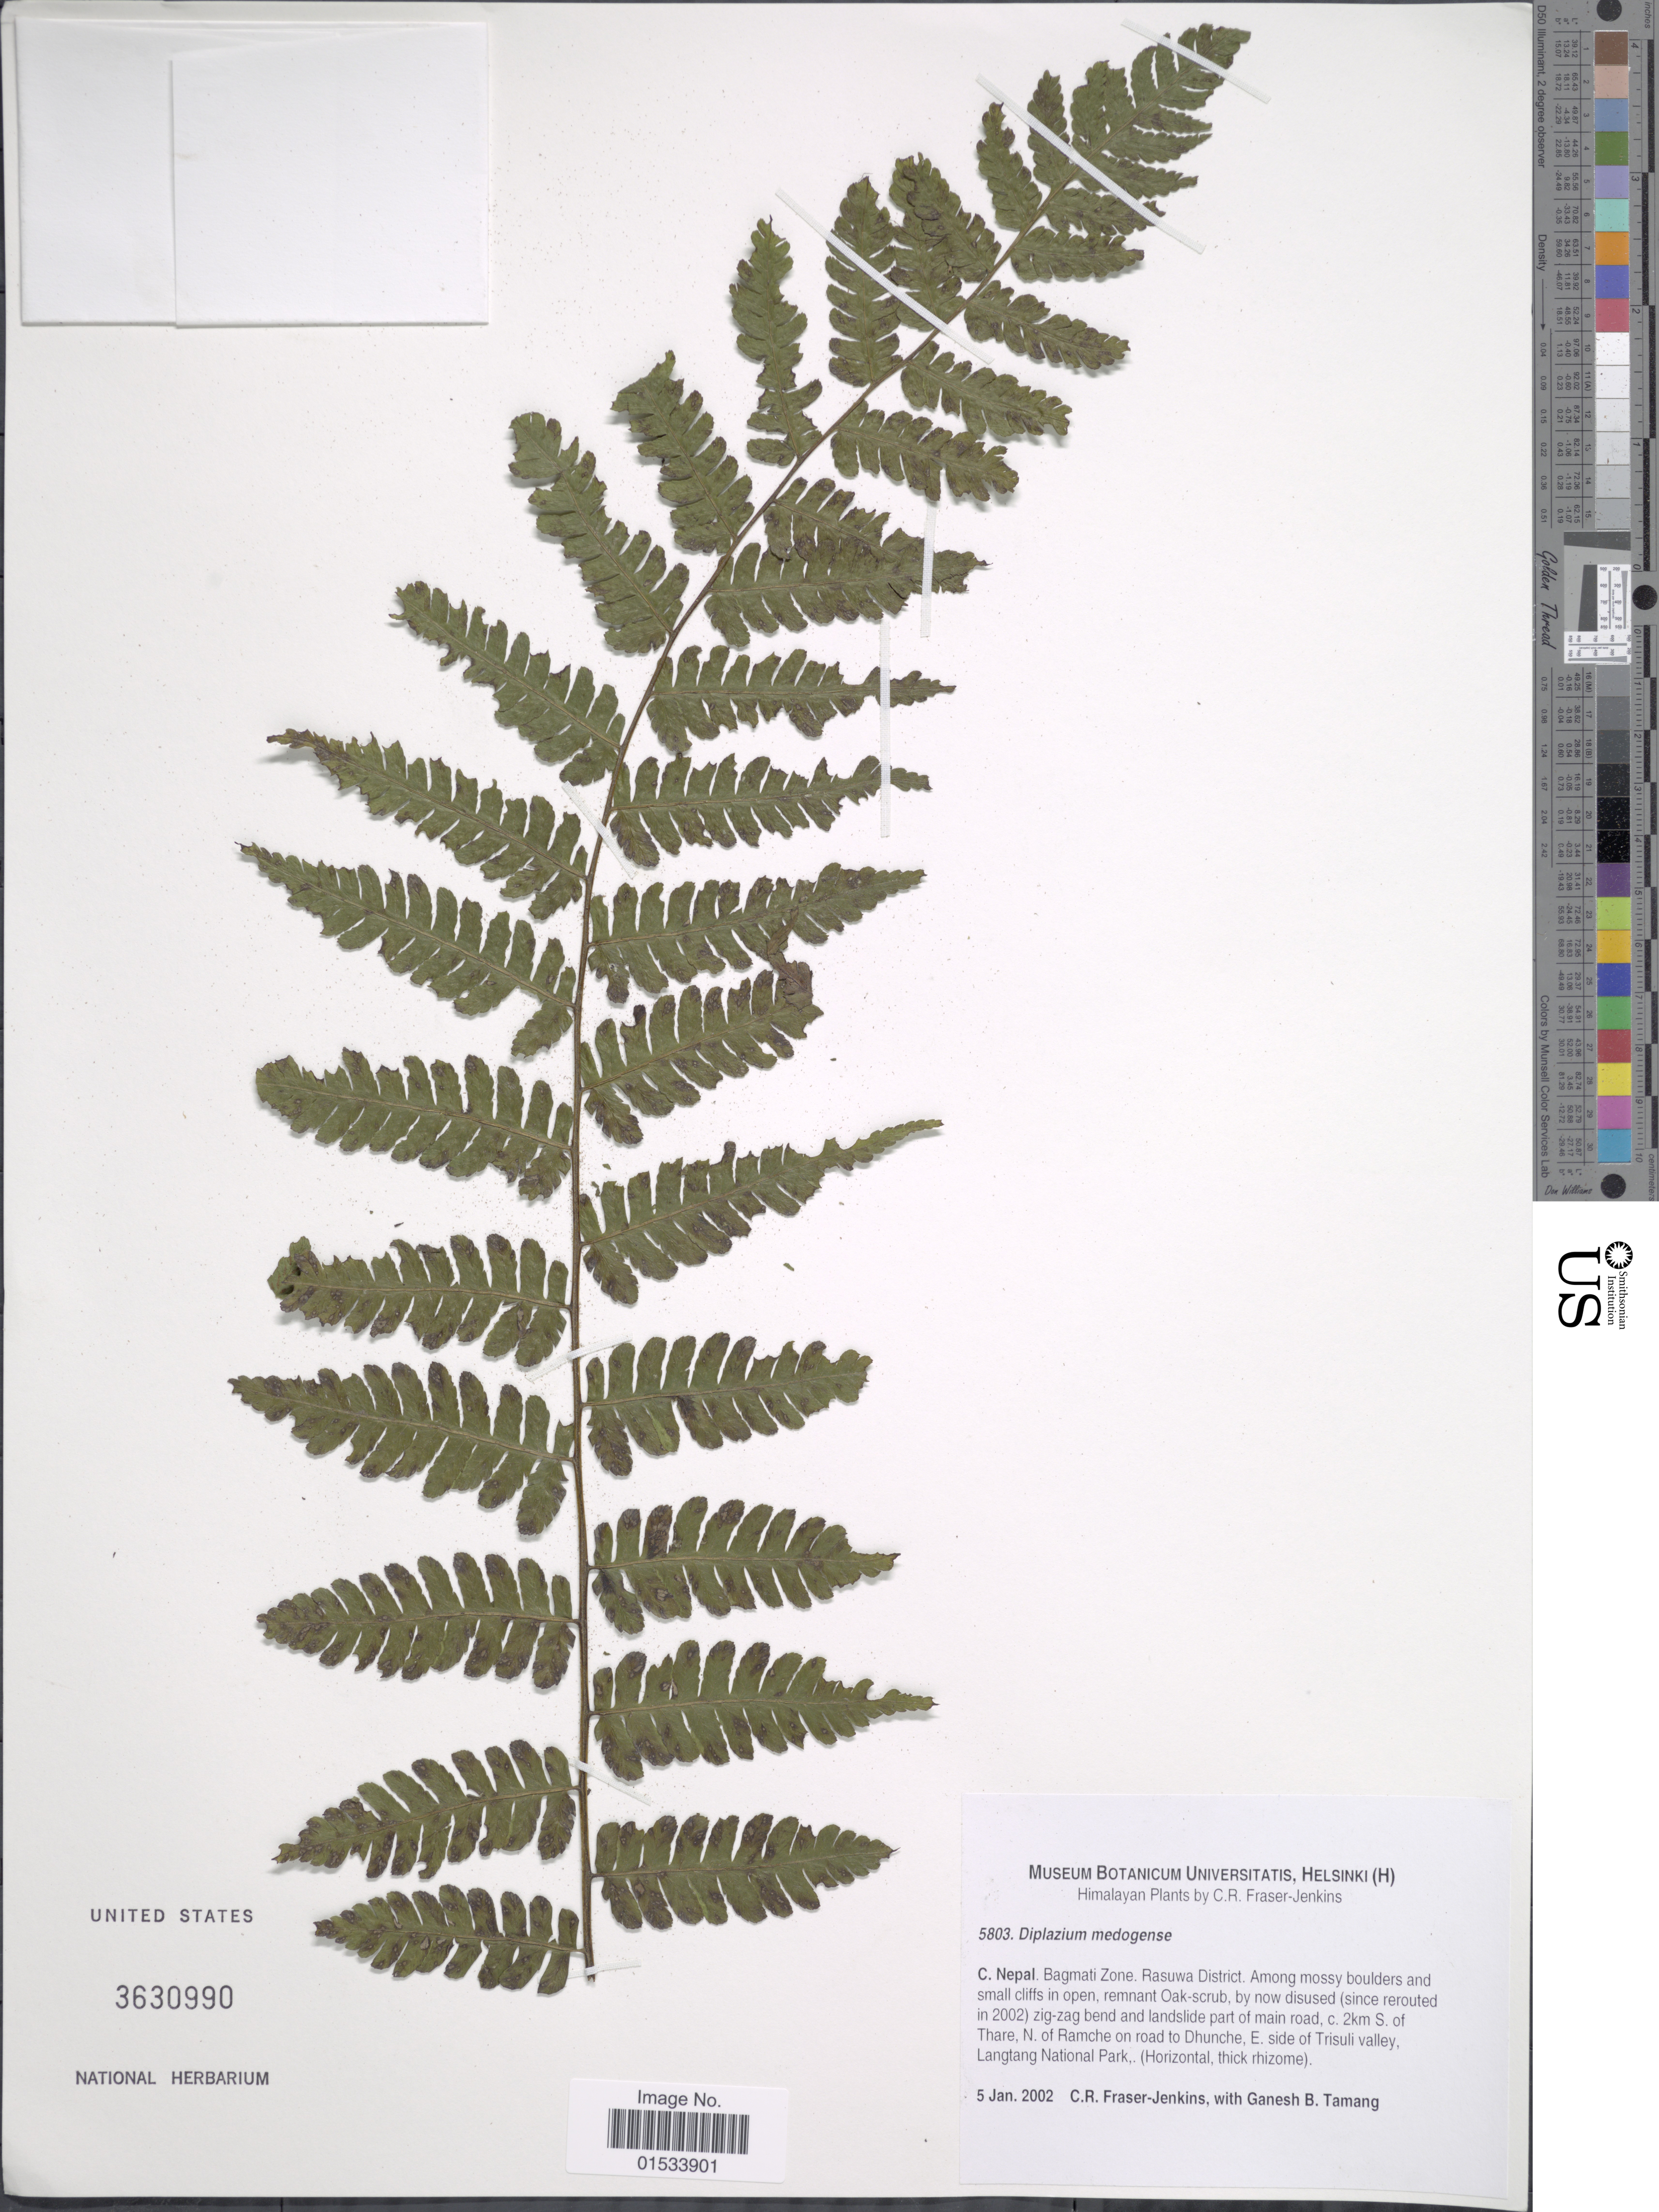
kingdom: Plantae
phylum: Tracheophyta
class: Polypodiopsida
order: Polypodiales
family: Athyriaceae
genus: Diplazium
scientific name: Diplazium medogense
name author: (Ching & S.K. Wu) Fraser-Jenk.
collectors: C. R. Fraser-Jenkins & G. Tamang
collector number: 5803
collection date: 2002-01-05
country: Nepal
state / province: Bagmati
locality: Bagmati Zone, Rasuwa District, Among mossy boulders and in small cliffs in open, remnant Oak-scrub, by now disused (Since rerouted in 2002) Zig-Zag bend and landslide part of main road, c. 2km S. of Thare, N. of Ramche on road to Dhunche, E side of Trisuli Valley, Langtang National Park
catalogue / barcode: US 3630990